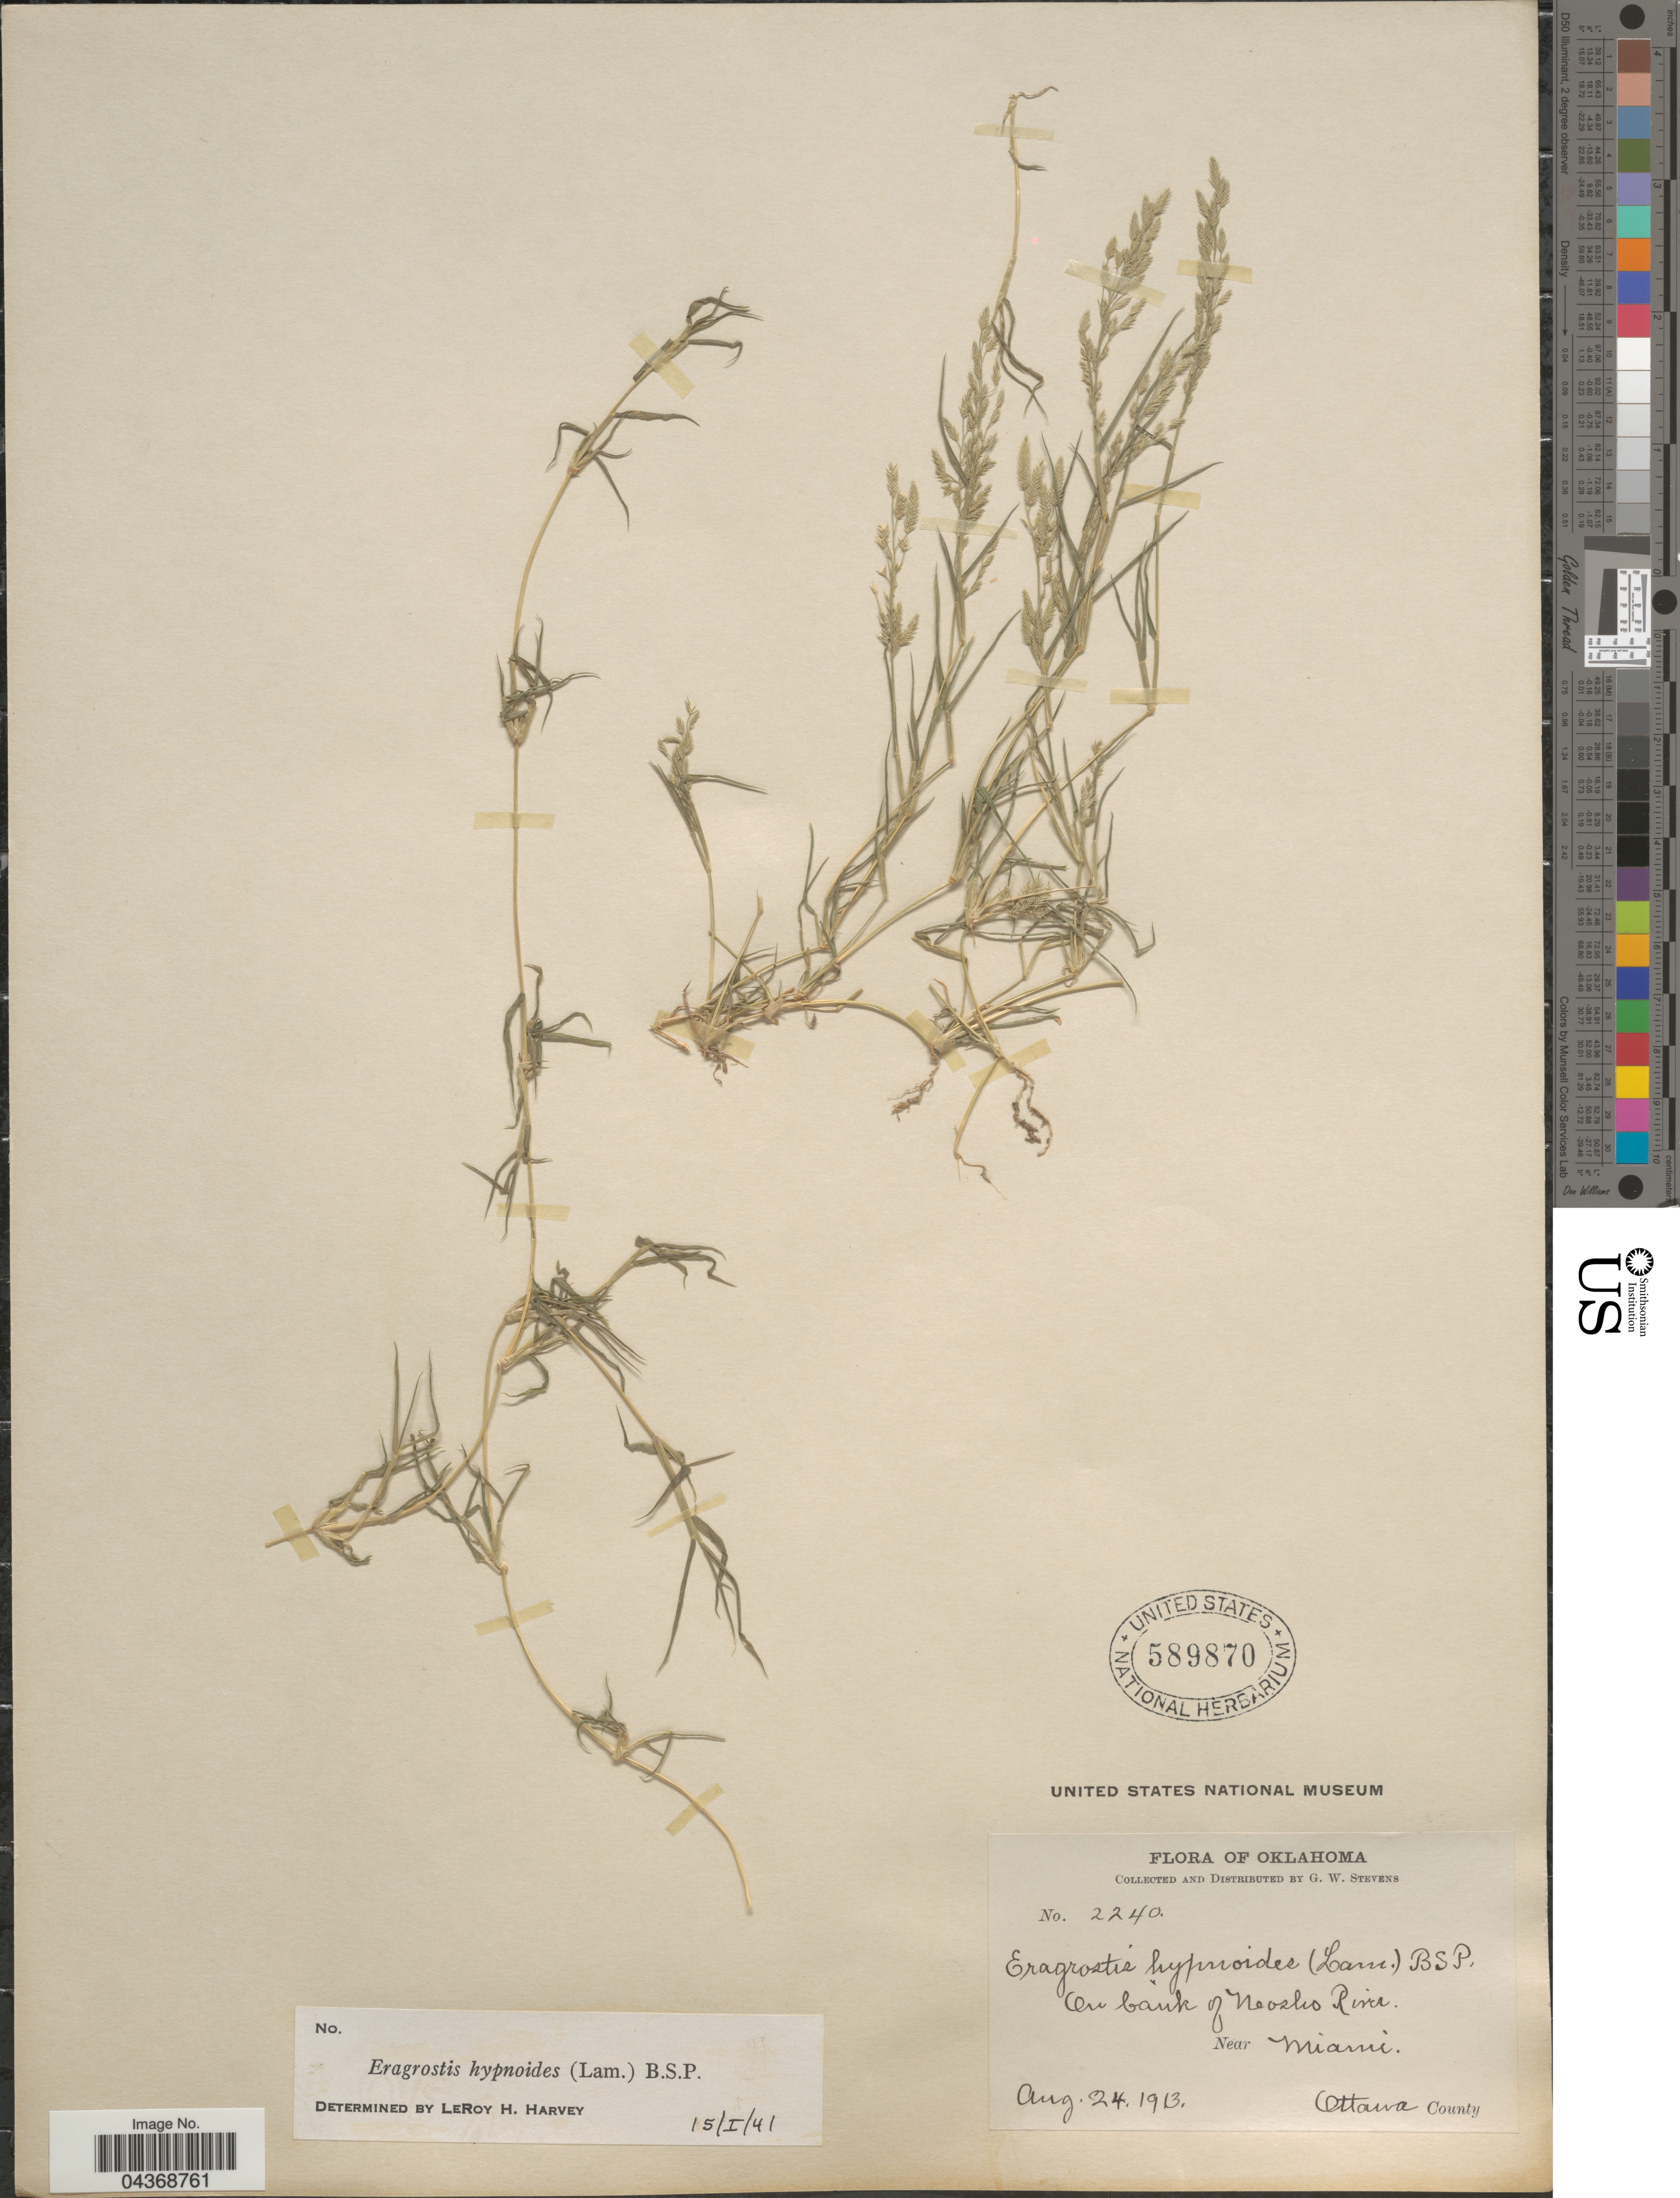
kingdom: Plantae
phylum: Tracheophyta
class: Liliopsida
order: Poales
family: Poaceae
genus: Eragrostis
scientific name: Eragrostis hypnoides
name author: (Lam.) Britton, Stearns & Poggenb.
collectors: G. W. Stevens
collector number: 2240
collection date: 1913-08-24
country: United States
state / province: Oklahoma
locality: On bank of Neosko River. Near Miami. Ottawa County.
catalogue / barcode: US 589870